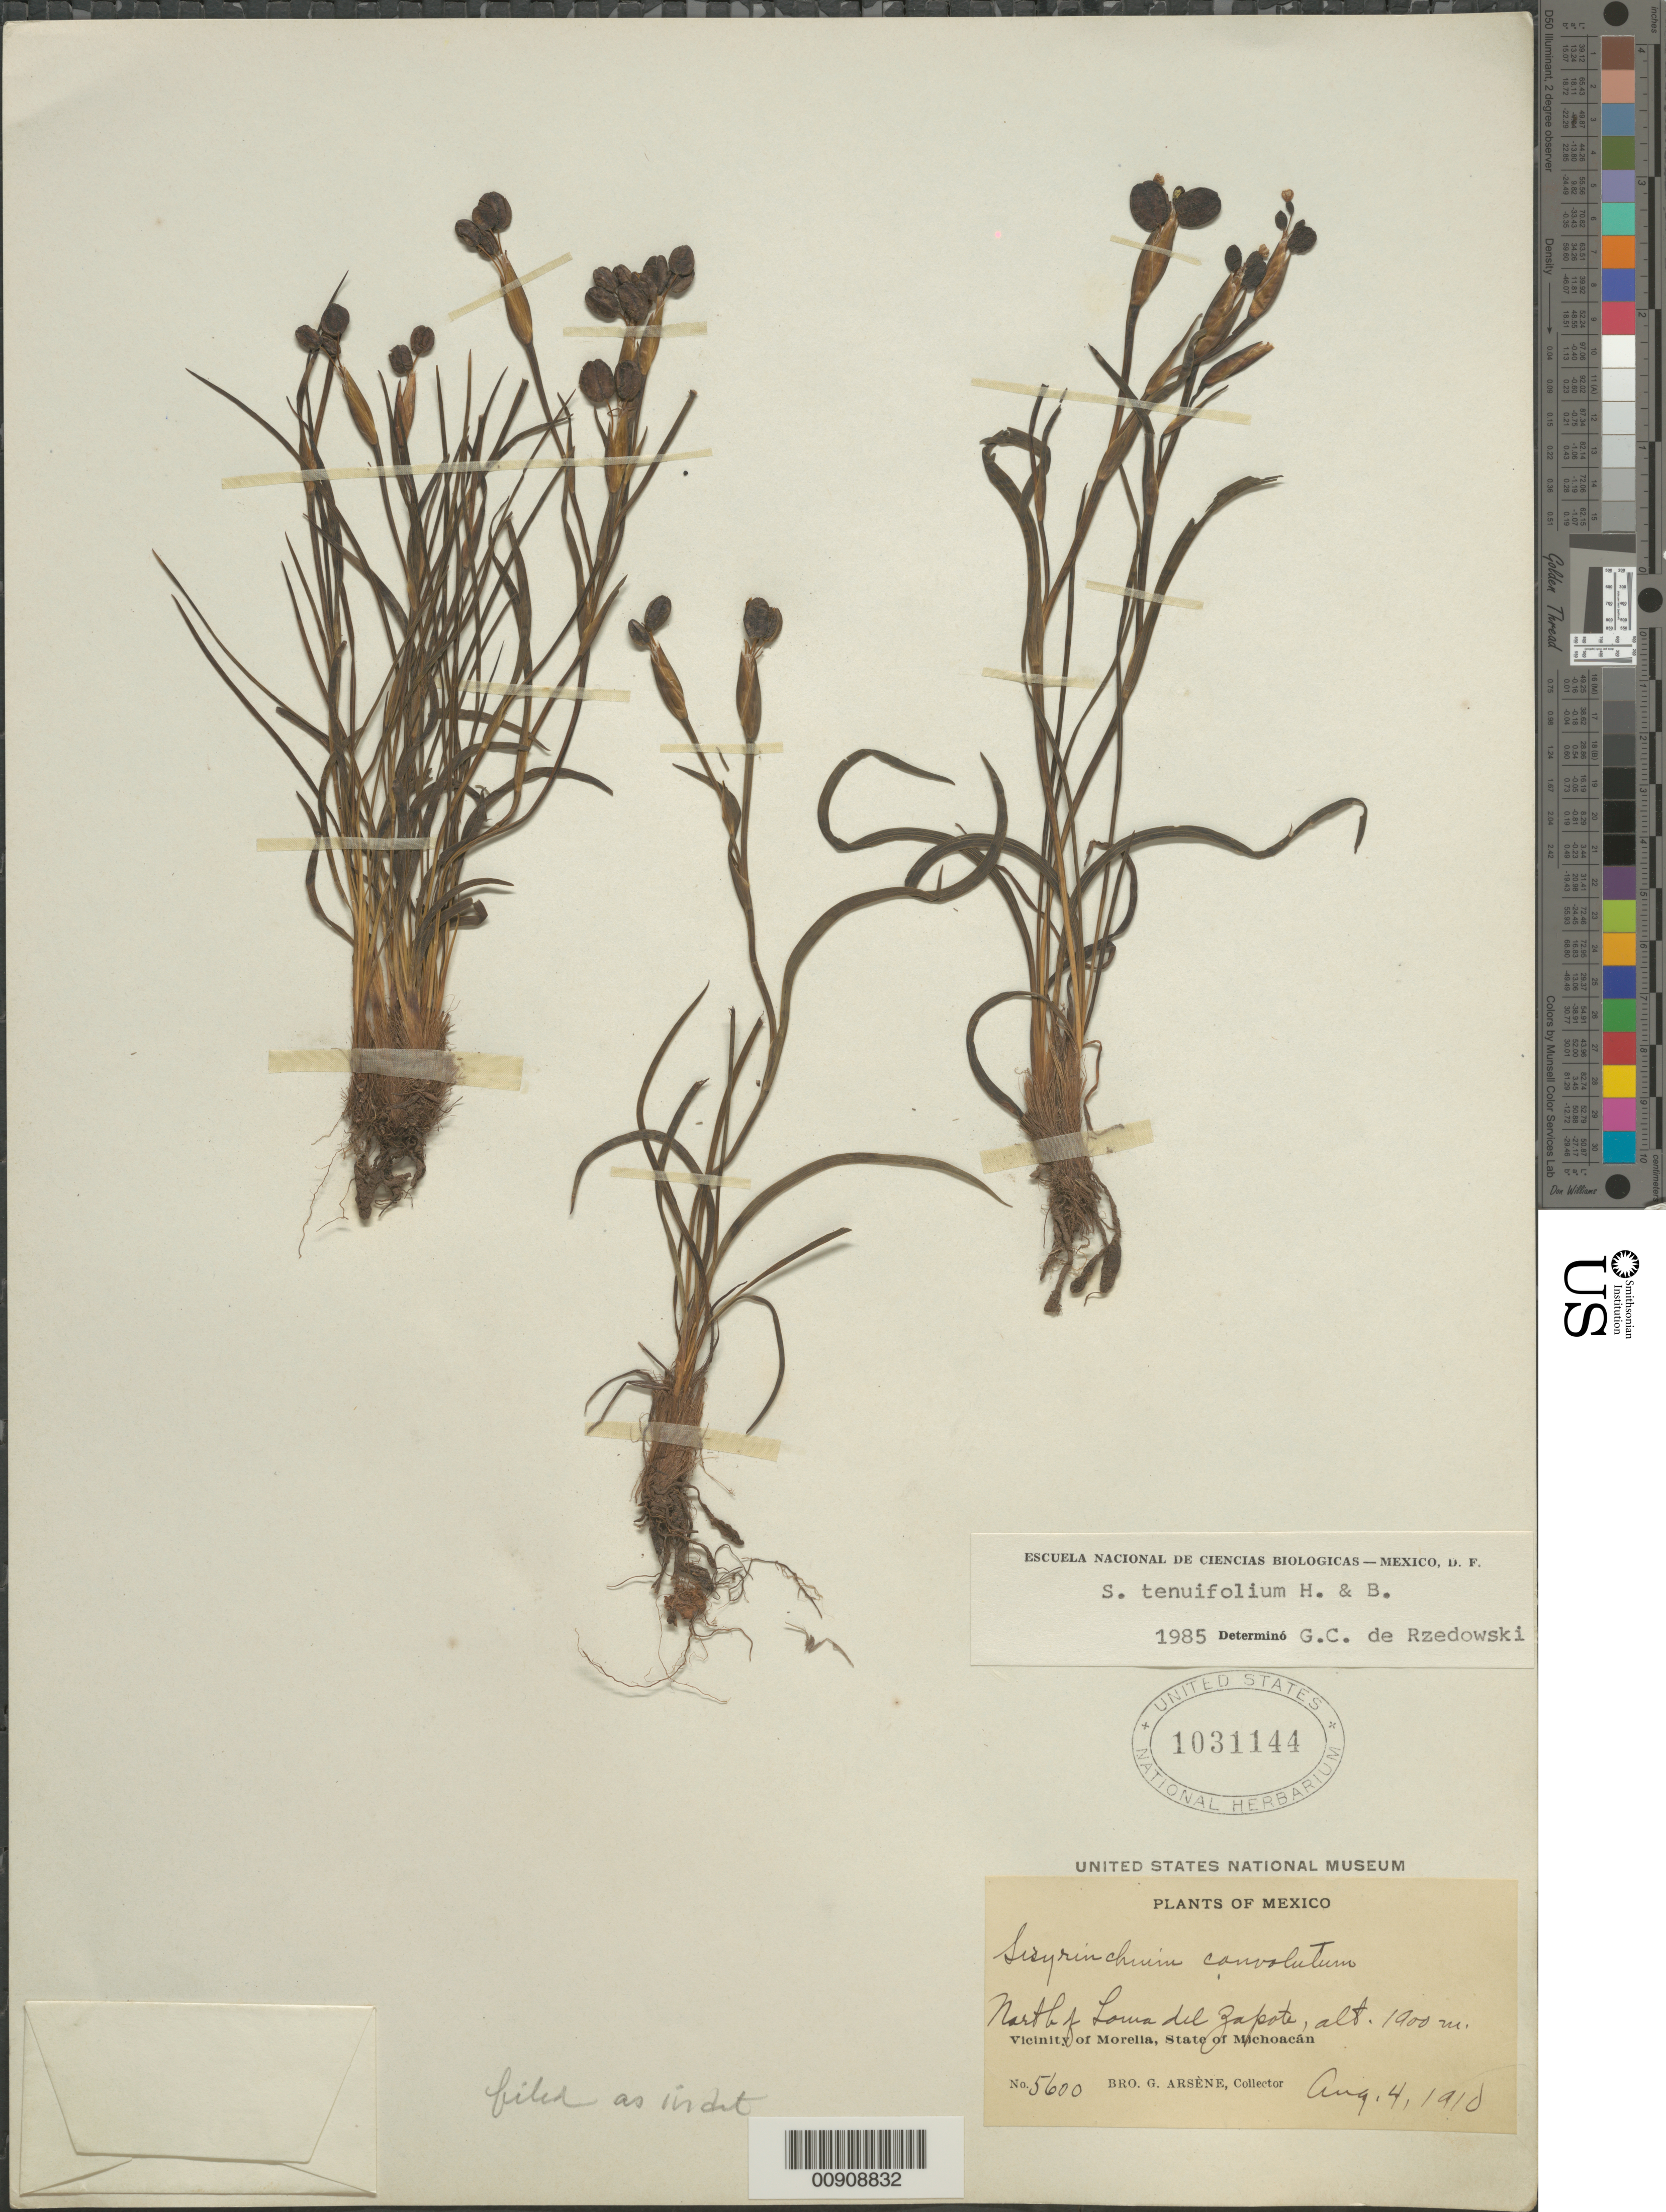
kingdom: Plantae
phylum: Tracheophyta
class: Liliopsida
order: Asparagales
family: Iridaceae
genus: Sisyrinchium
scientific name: Sisyrinchium sp.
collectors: Bro. G. Arsène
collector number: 5600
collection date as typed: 04 Aug 1910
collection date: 1910-08-04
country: Mexico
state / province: Michoacán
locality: North of Loma del Zapote. Vicinity of Morelia, State of Michoacán.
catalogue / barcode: US 1031144